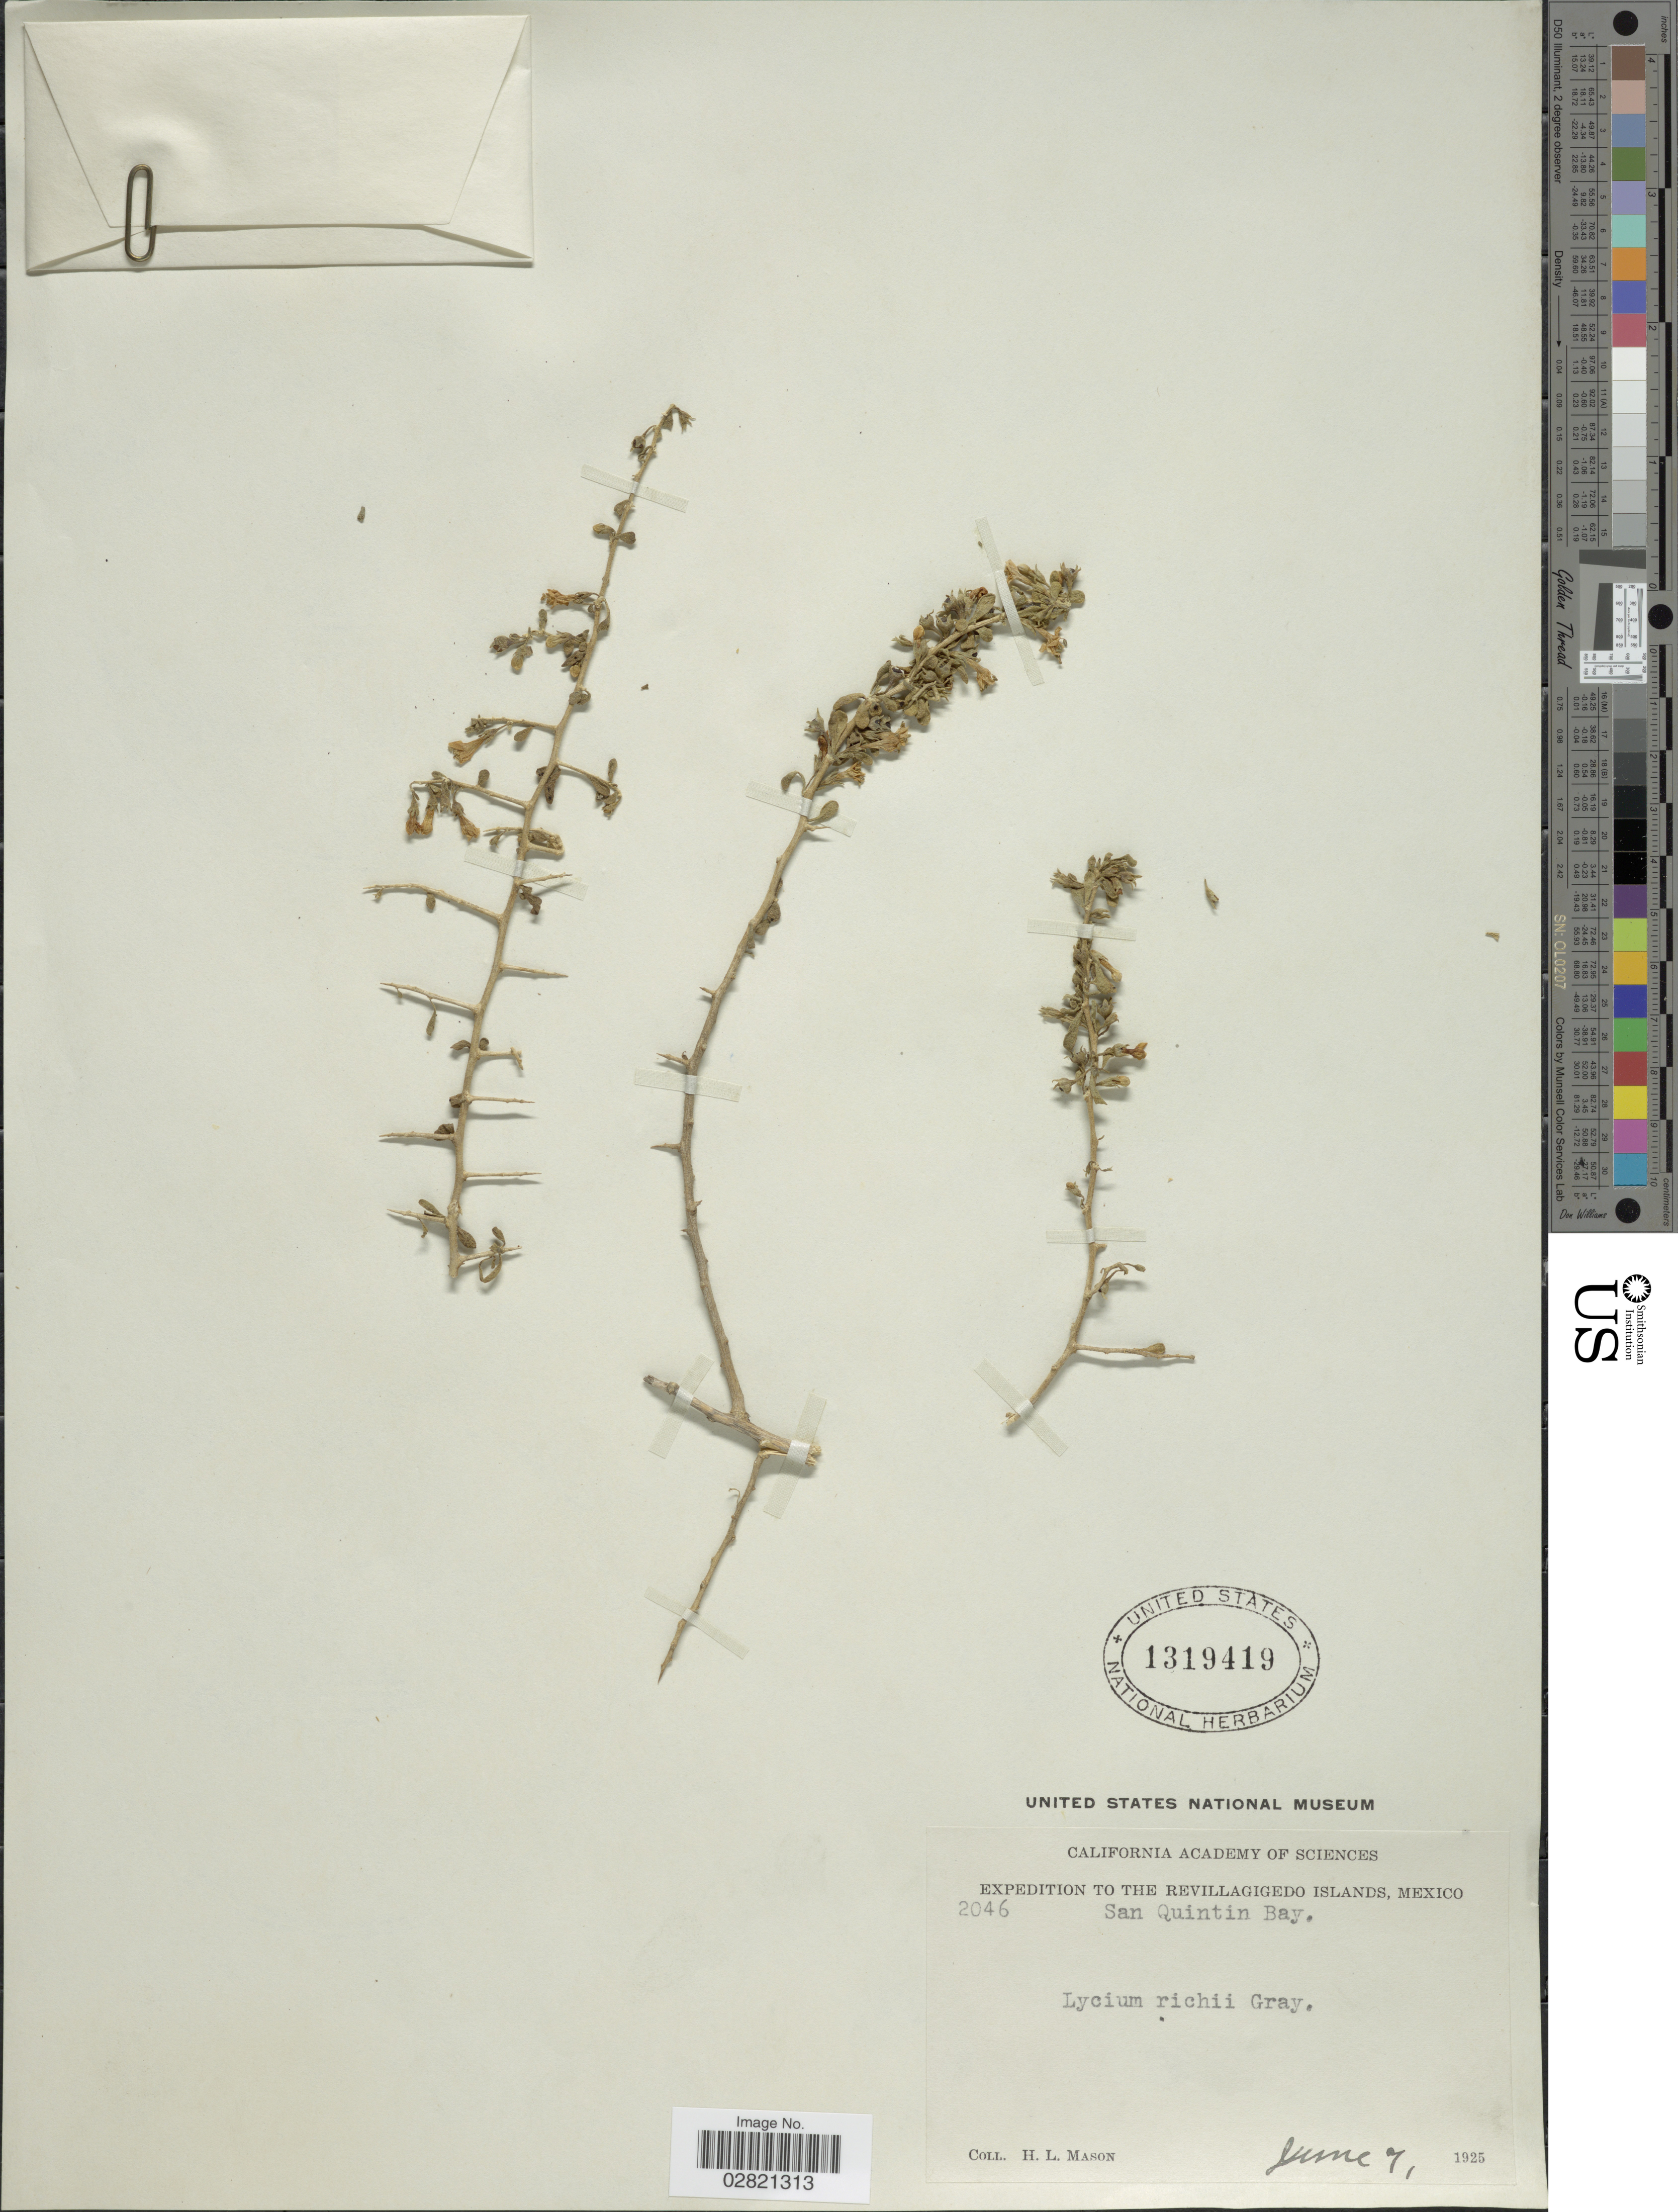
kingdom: Plantae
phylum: Tracheophyta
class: Magnoliopsida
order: Solanales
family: Solanaceae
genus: Lycium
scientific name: Lycium richii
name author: A. Gray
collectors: H. L. Mason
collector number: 2046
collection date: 1925-06-07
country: Mexico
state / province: Colima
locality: The Revillagigedo Islands, San Quintin Bay.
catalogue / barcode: US 1319419